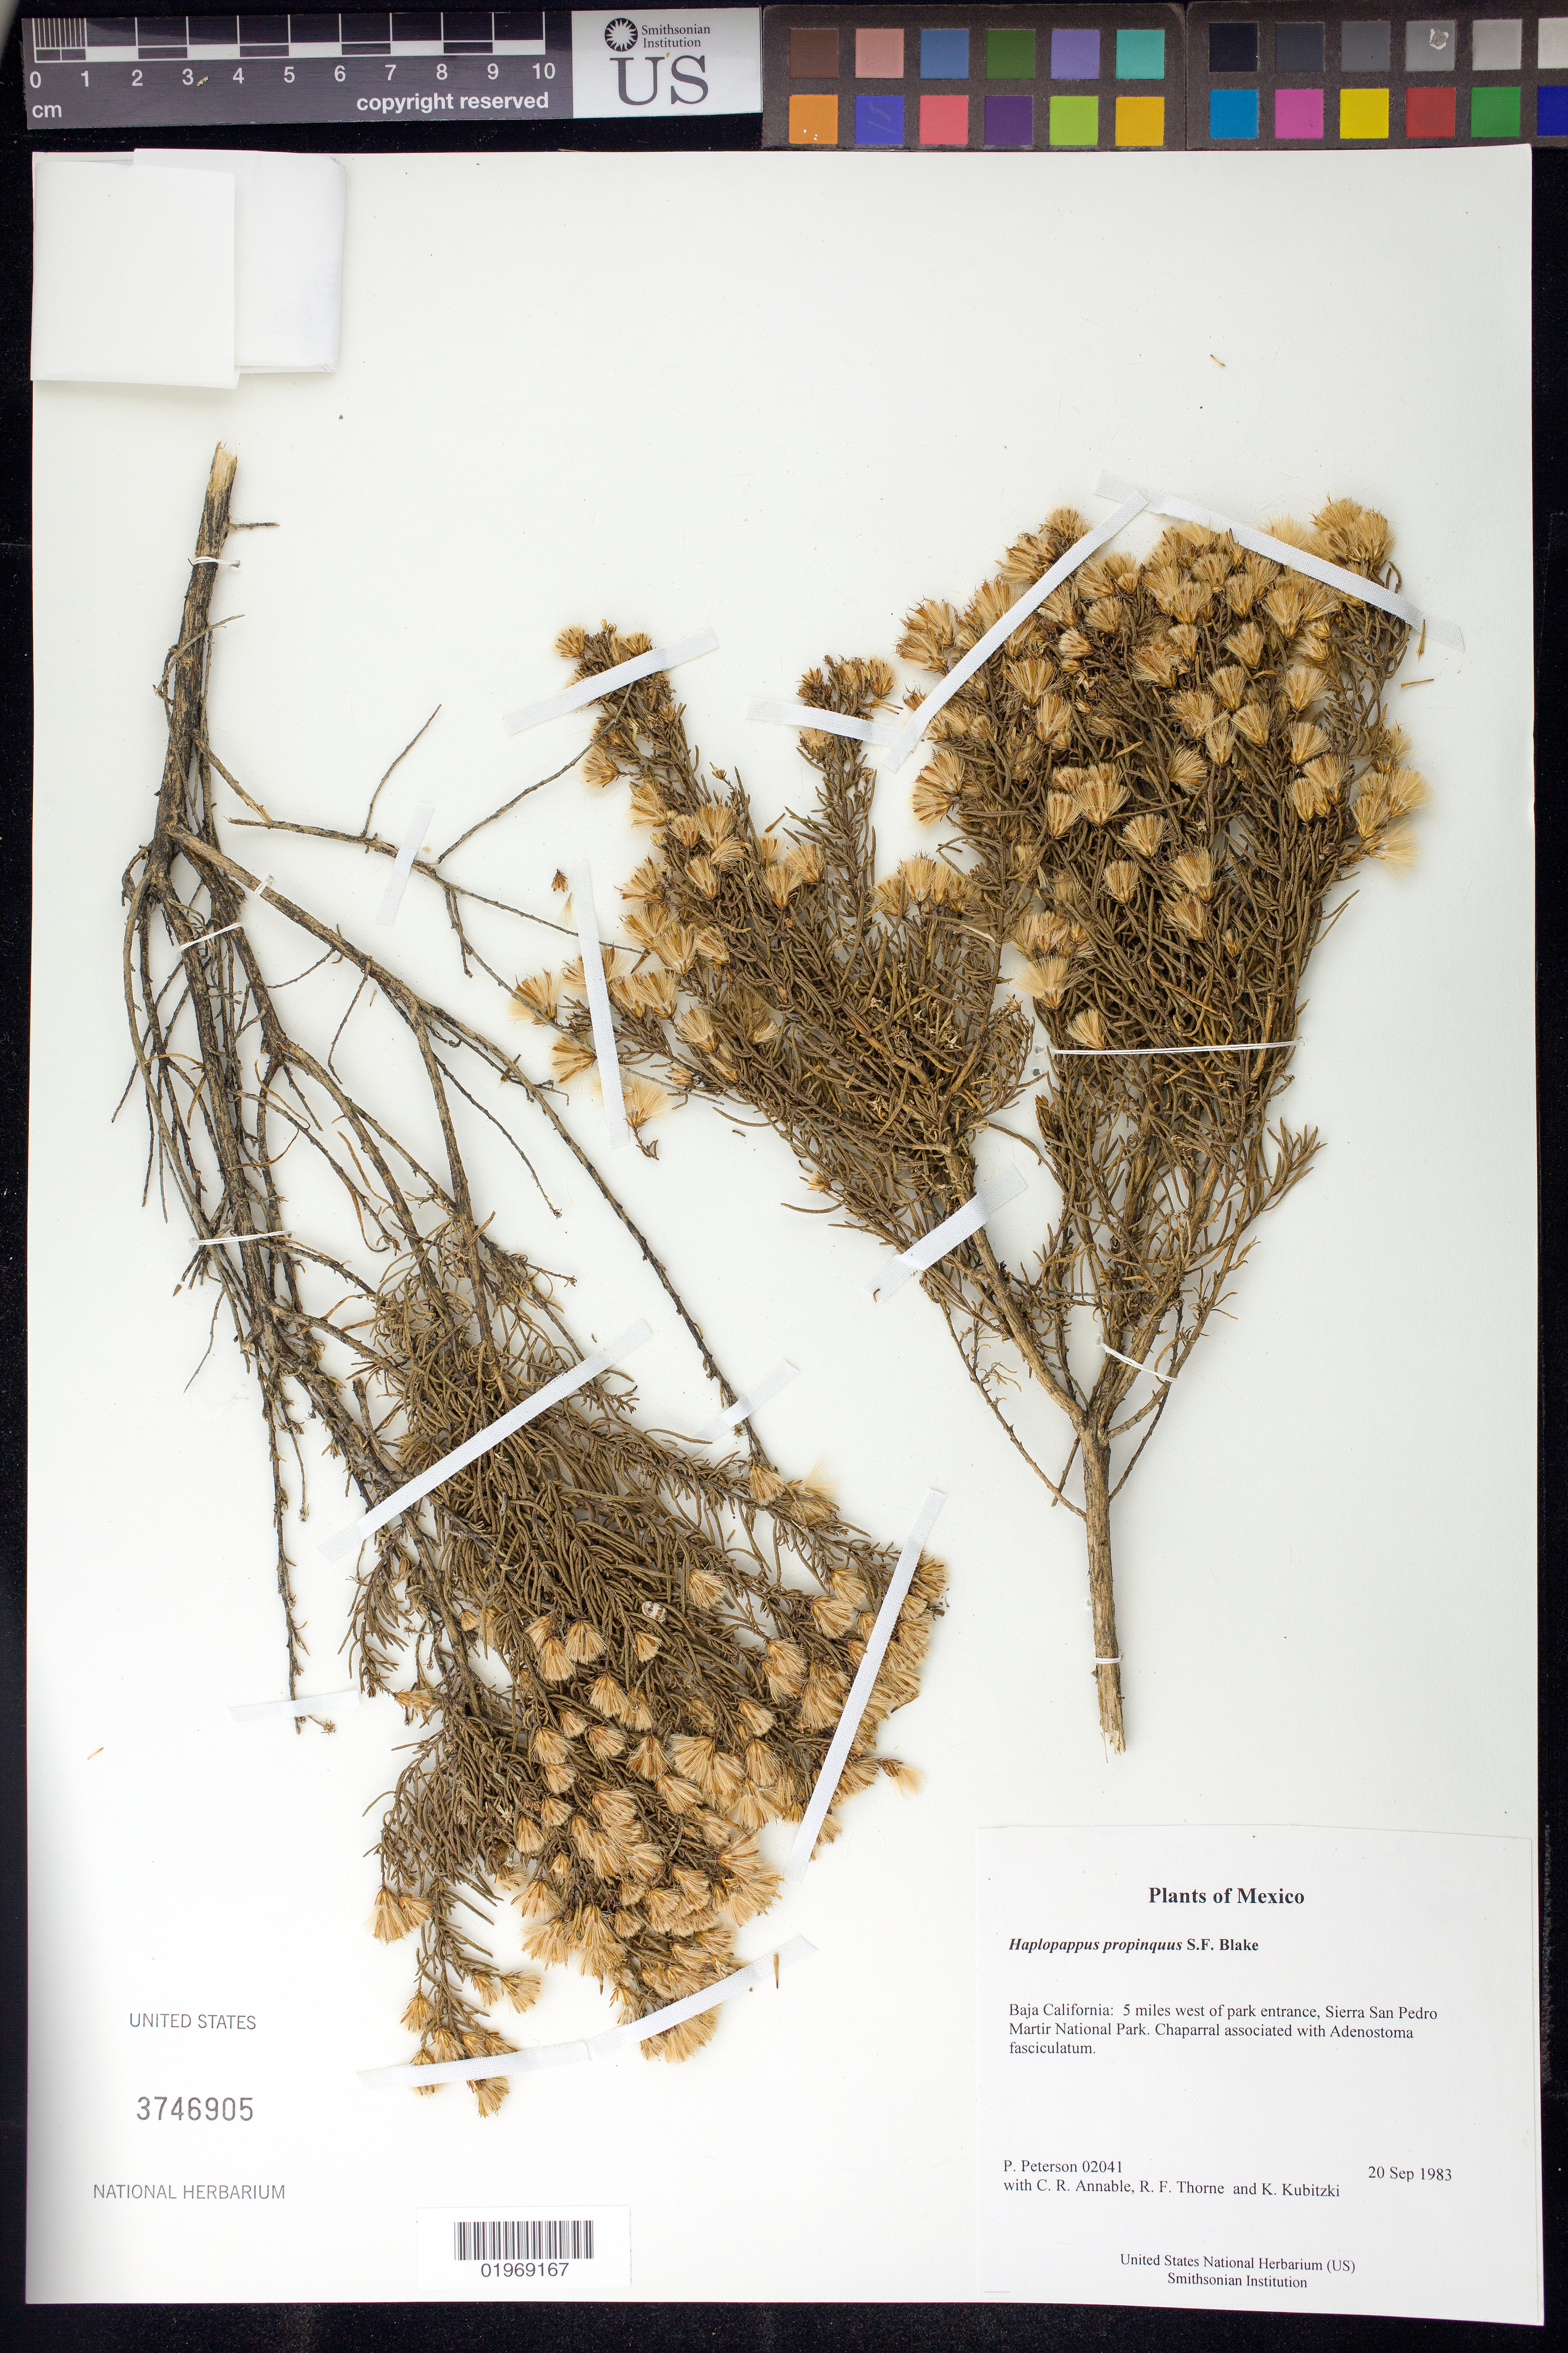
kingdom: Plantae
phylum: Tracheophyta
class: Magnoliopsida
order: Asterales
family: Asteraceae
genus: Haplopappus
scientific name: Haplopappus propinquus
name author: S.F. Blake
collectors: P. M. Peterson, C. R. Annable, R. F. Thorne & K. Kubitzki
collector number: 02041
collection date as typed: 20 Sep 1983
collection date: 1983-09-20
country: Mexico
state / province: Baja California Norte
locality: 5 miles west of park entrance, Sierra San Pedro Martir National Park.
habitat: Chaparral associated with Adenostoma fasciculatum.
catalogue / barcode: US 3746905